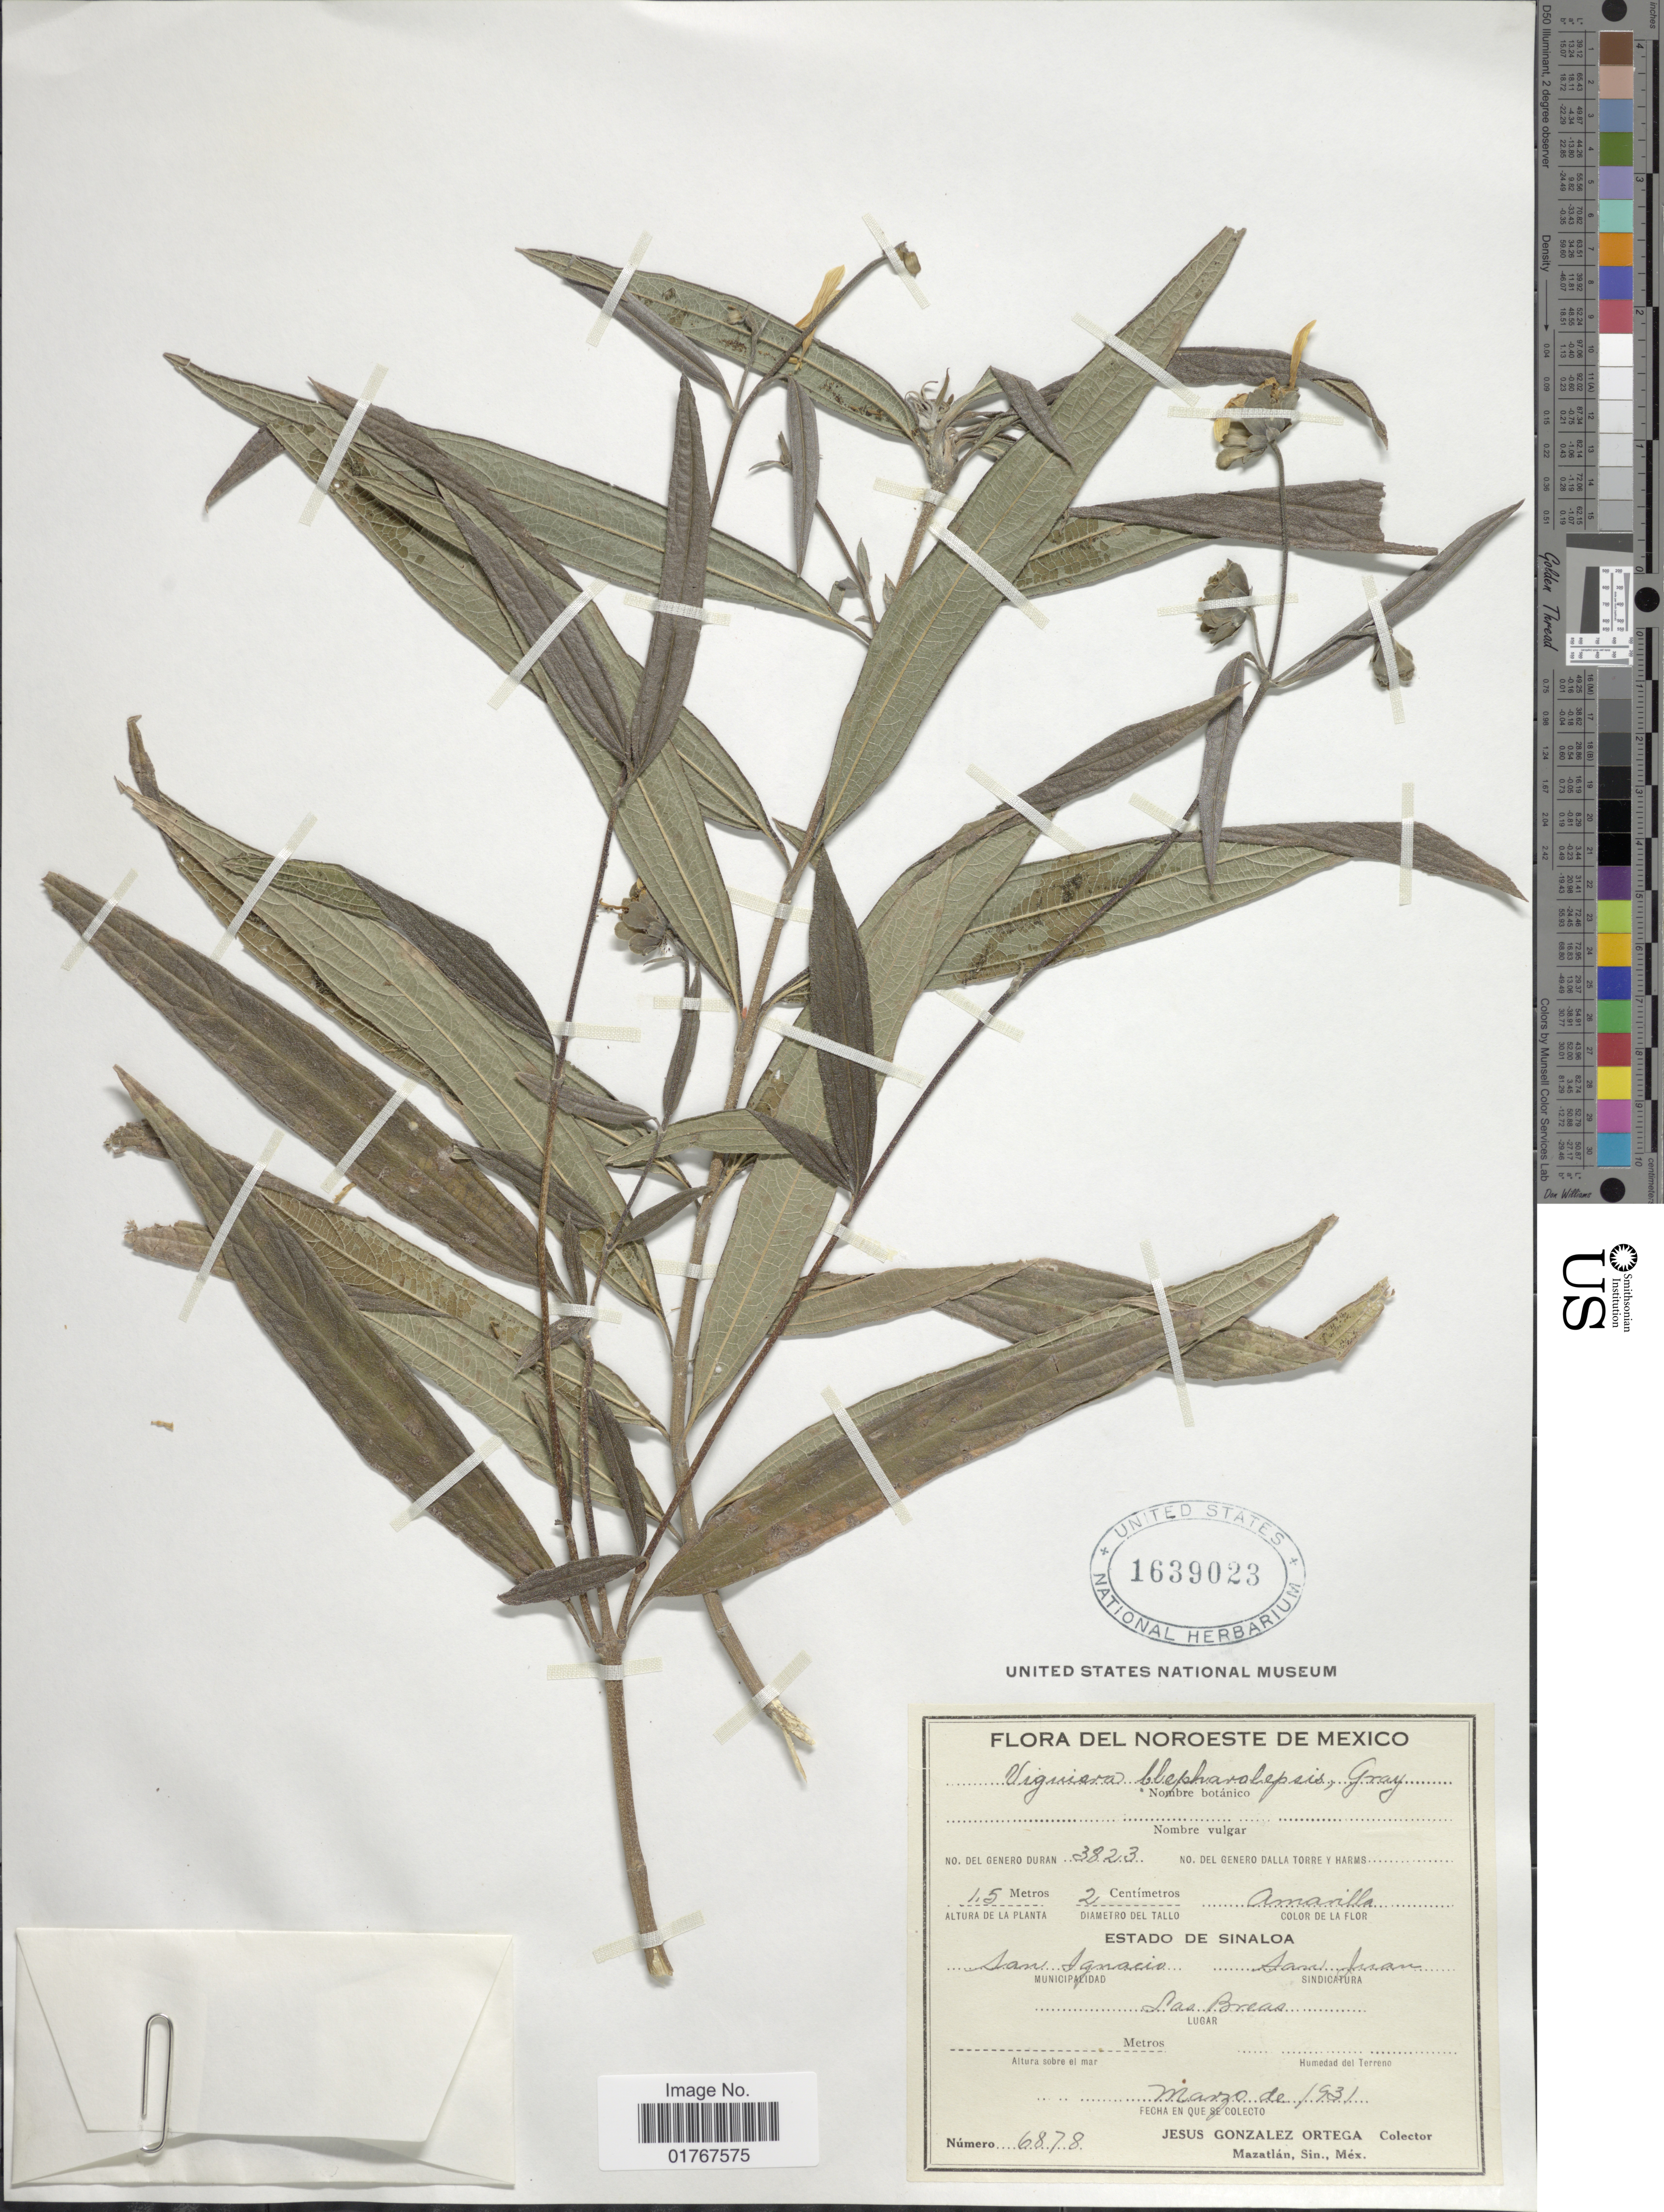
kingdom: Plantae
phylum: Tracheophyta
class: Magnoliopsida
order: Asterales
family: Asteraceae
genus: Viguiera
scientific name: Viguiera blepharolepis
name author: A. Gray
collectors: J. Ortega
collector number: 6878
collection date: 1931-03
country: Mexico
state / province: Sinaloa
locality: San Ignacio, San Juan, Las Breas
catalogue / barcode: US 1639023